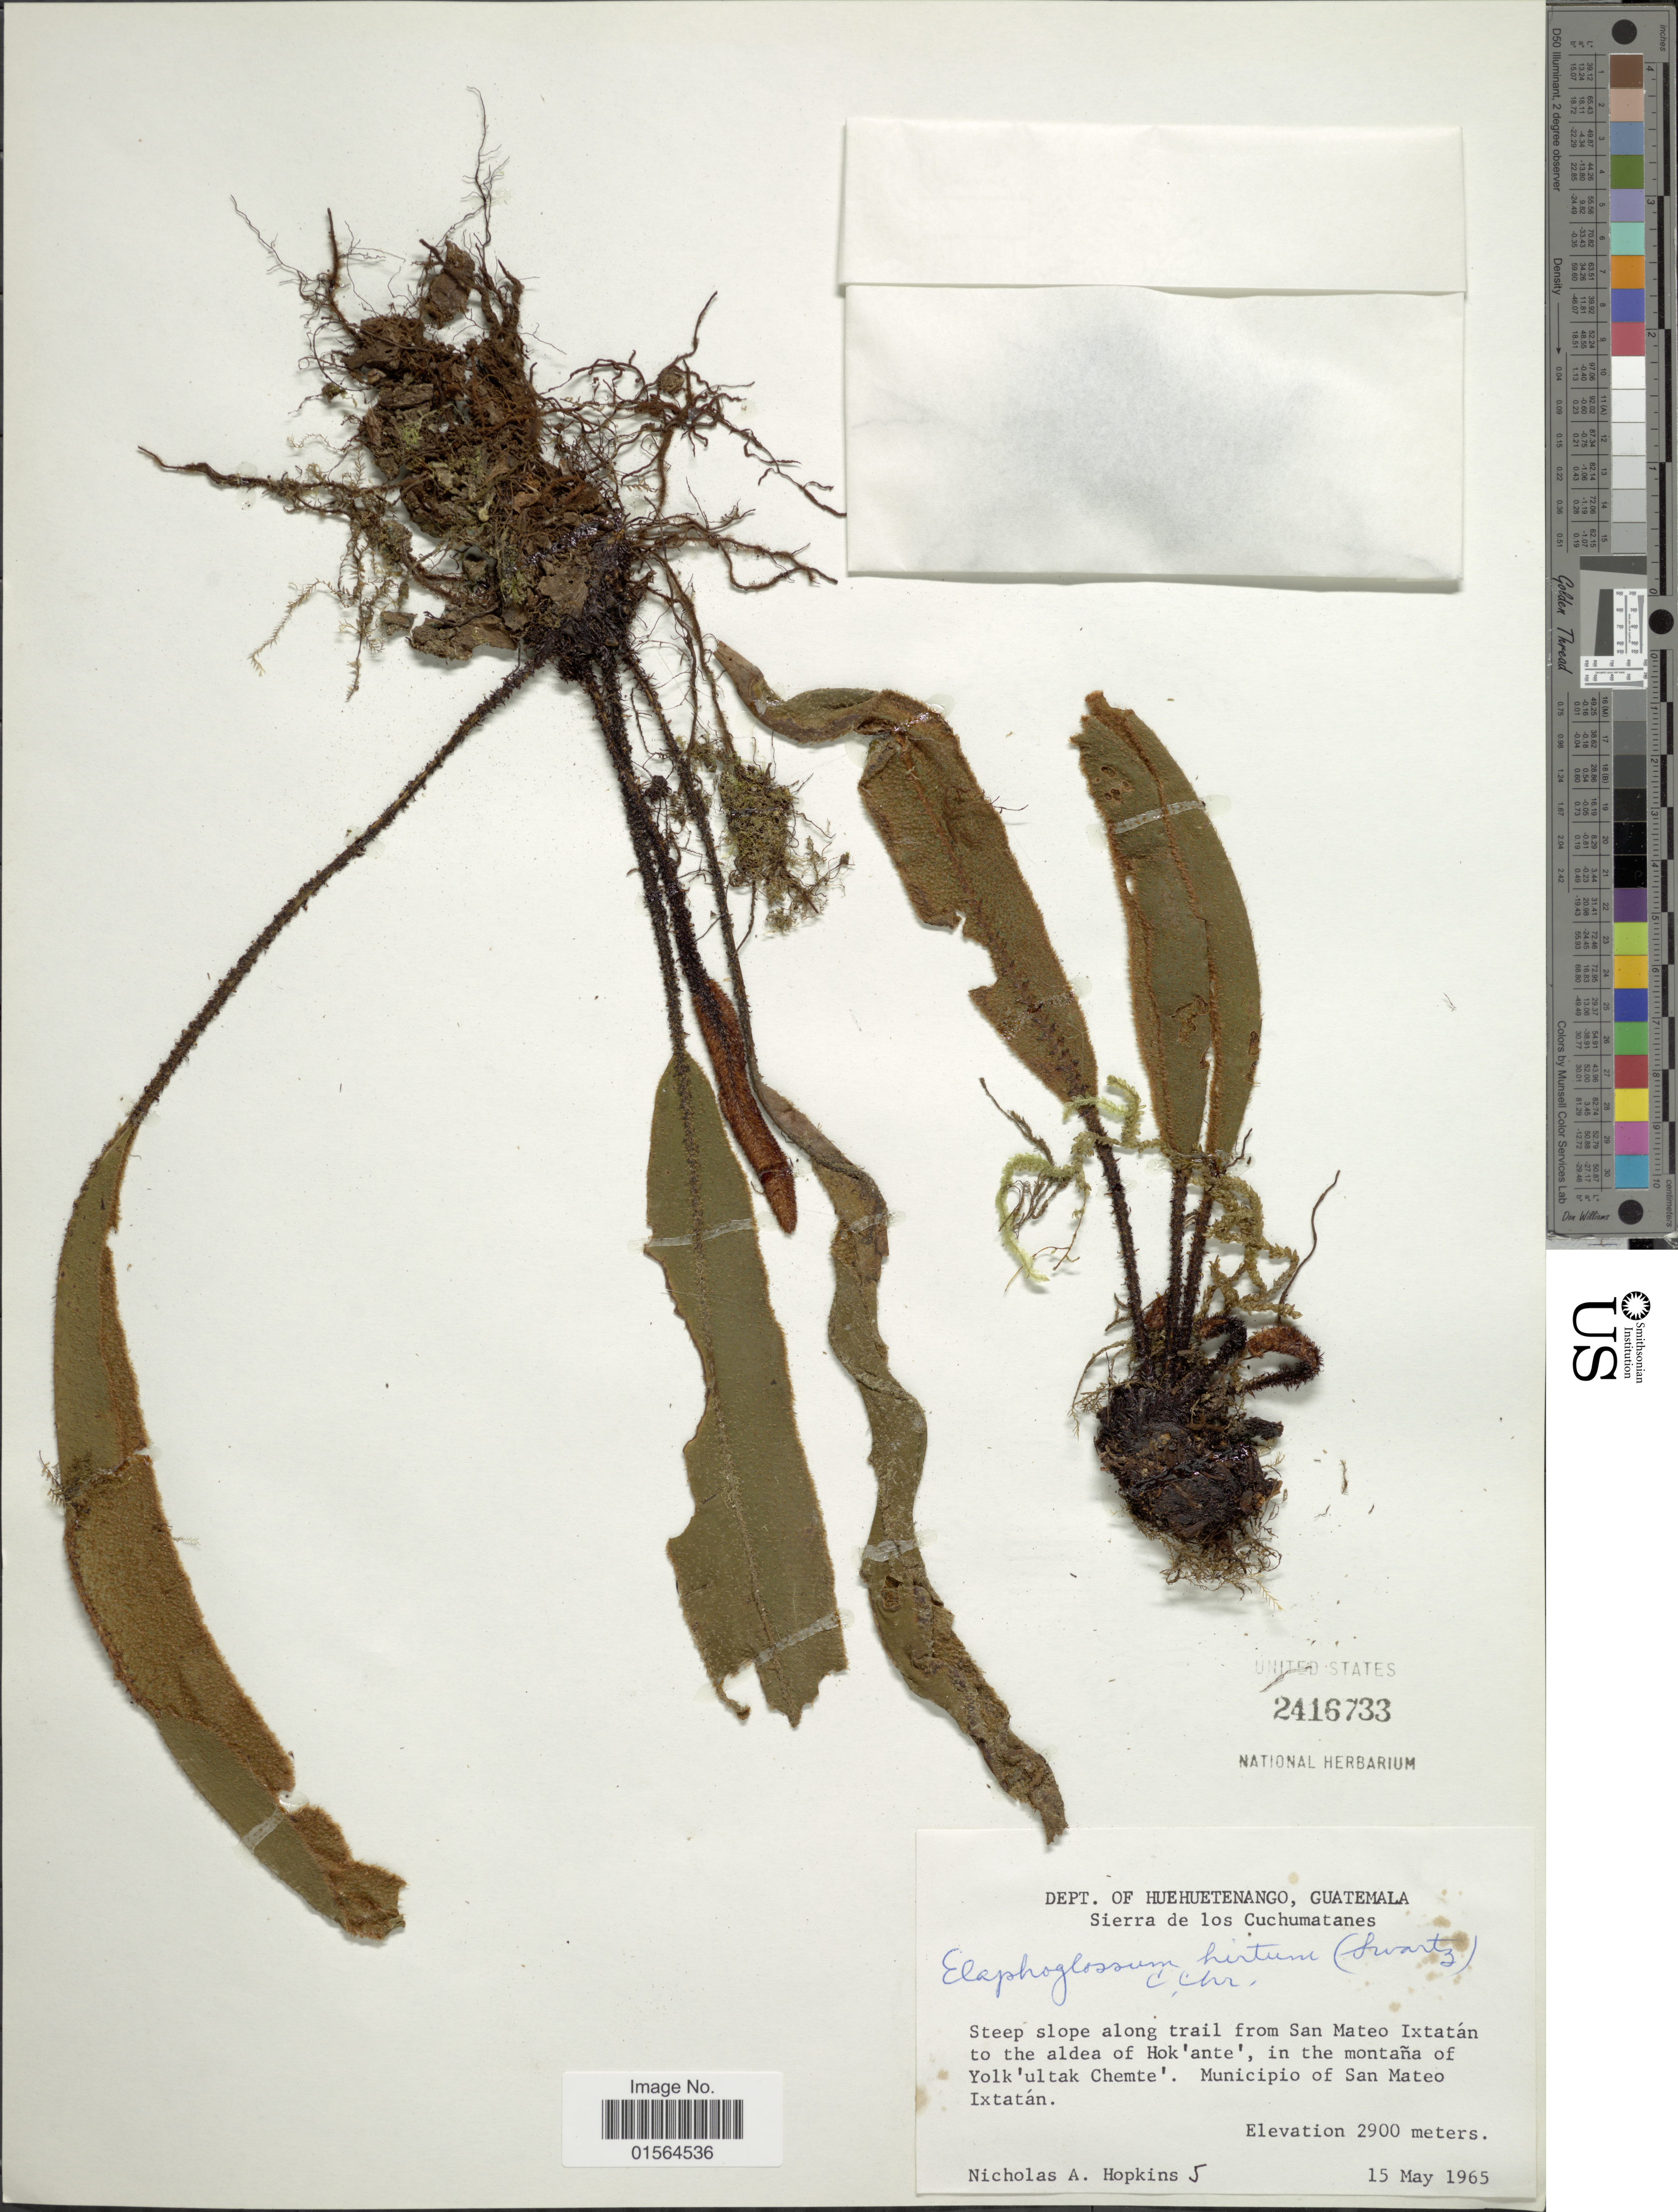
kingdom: Plantae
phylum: Tracheophyta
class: Polypodiopsida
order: Polypodiales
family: Dryopteridaceae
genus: Elaphoglossum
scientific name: Elaphoglossum paleaceum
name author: (Hook. & Grev.) Sledge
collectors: N. Hopkins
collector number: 5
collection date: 1965-05-15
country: Guatemala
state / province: Huehuetenango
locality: Sierra de los Cuchumatanes, Steep slope along trail from San Mateo Ixtatan to the aldea of Hok 'ante' , in the montana of Yolk 'ultak Xhemte'. Muncipio of San Mateo Ixtatan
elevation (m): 2900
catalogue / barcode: US 2416733